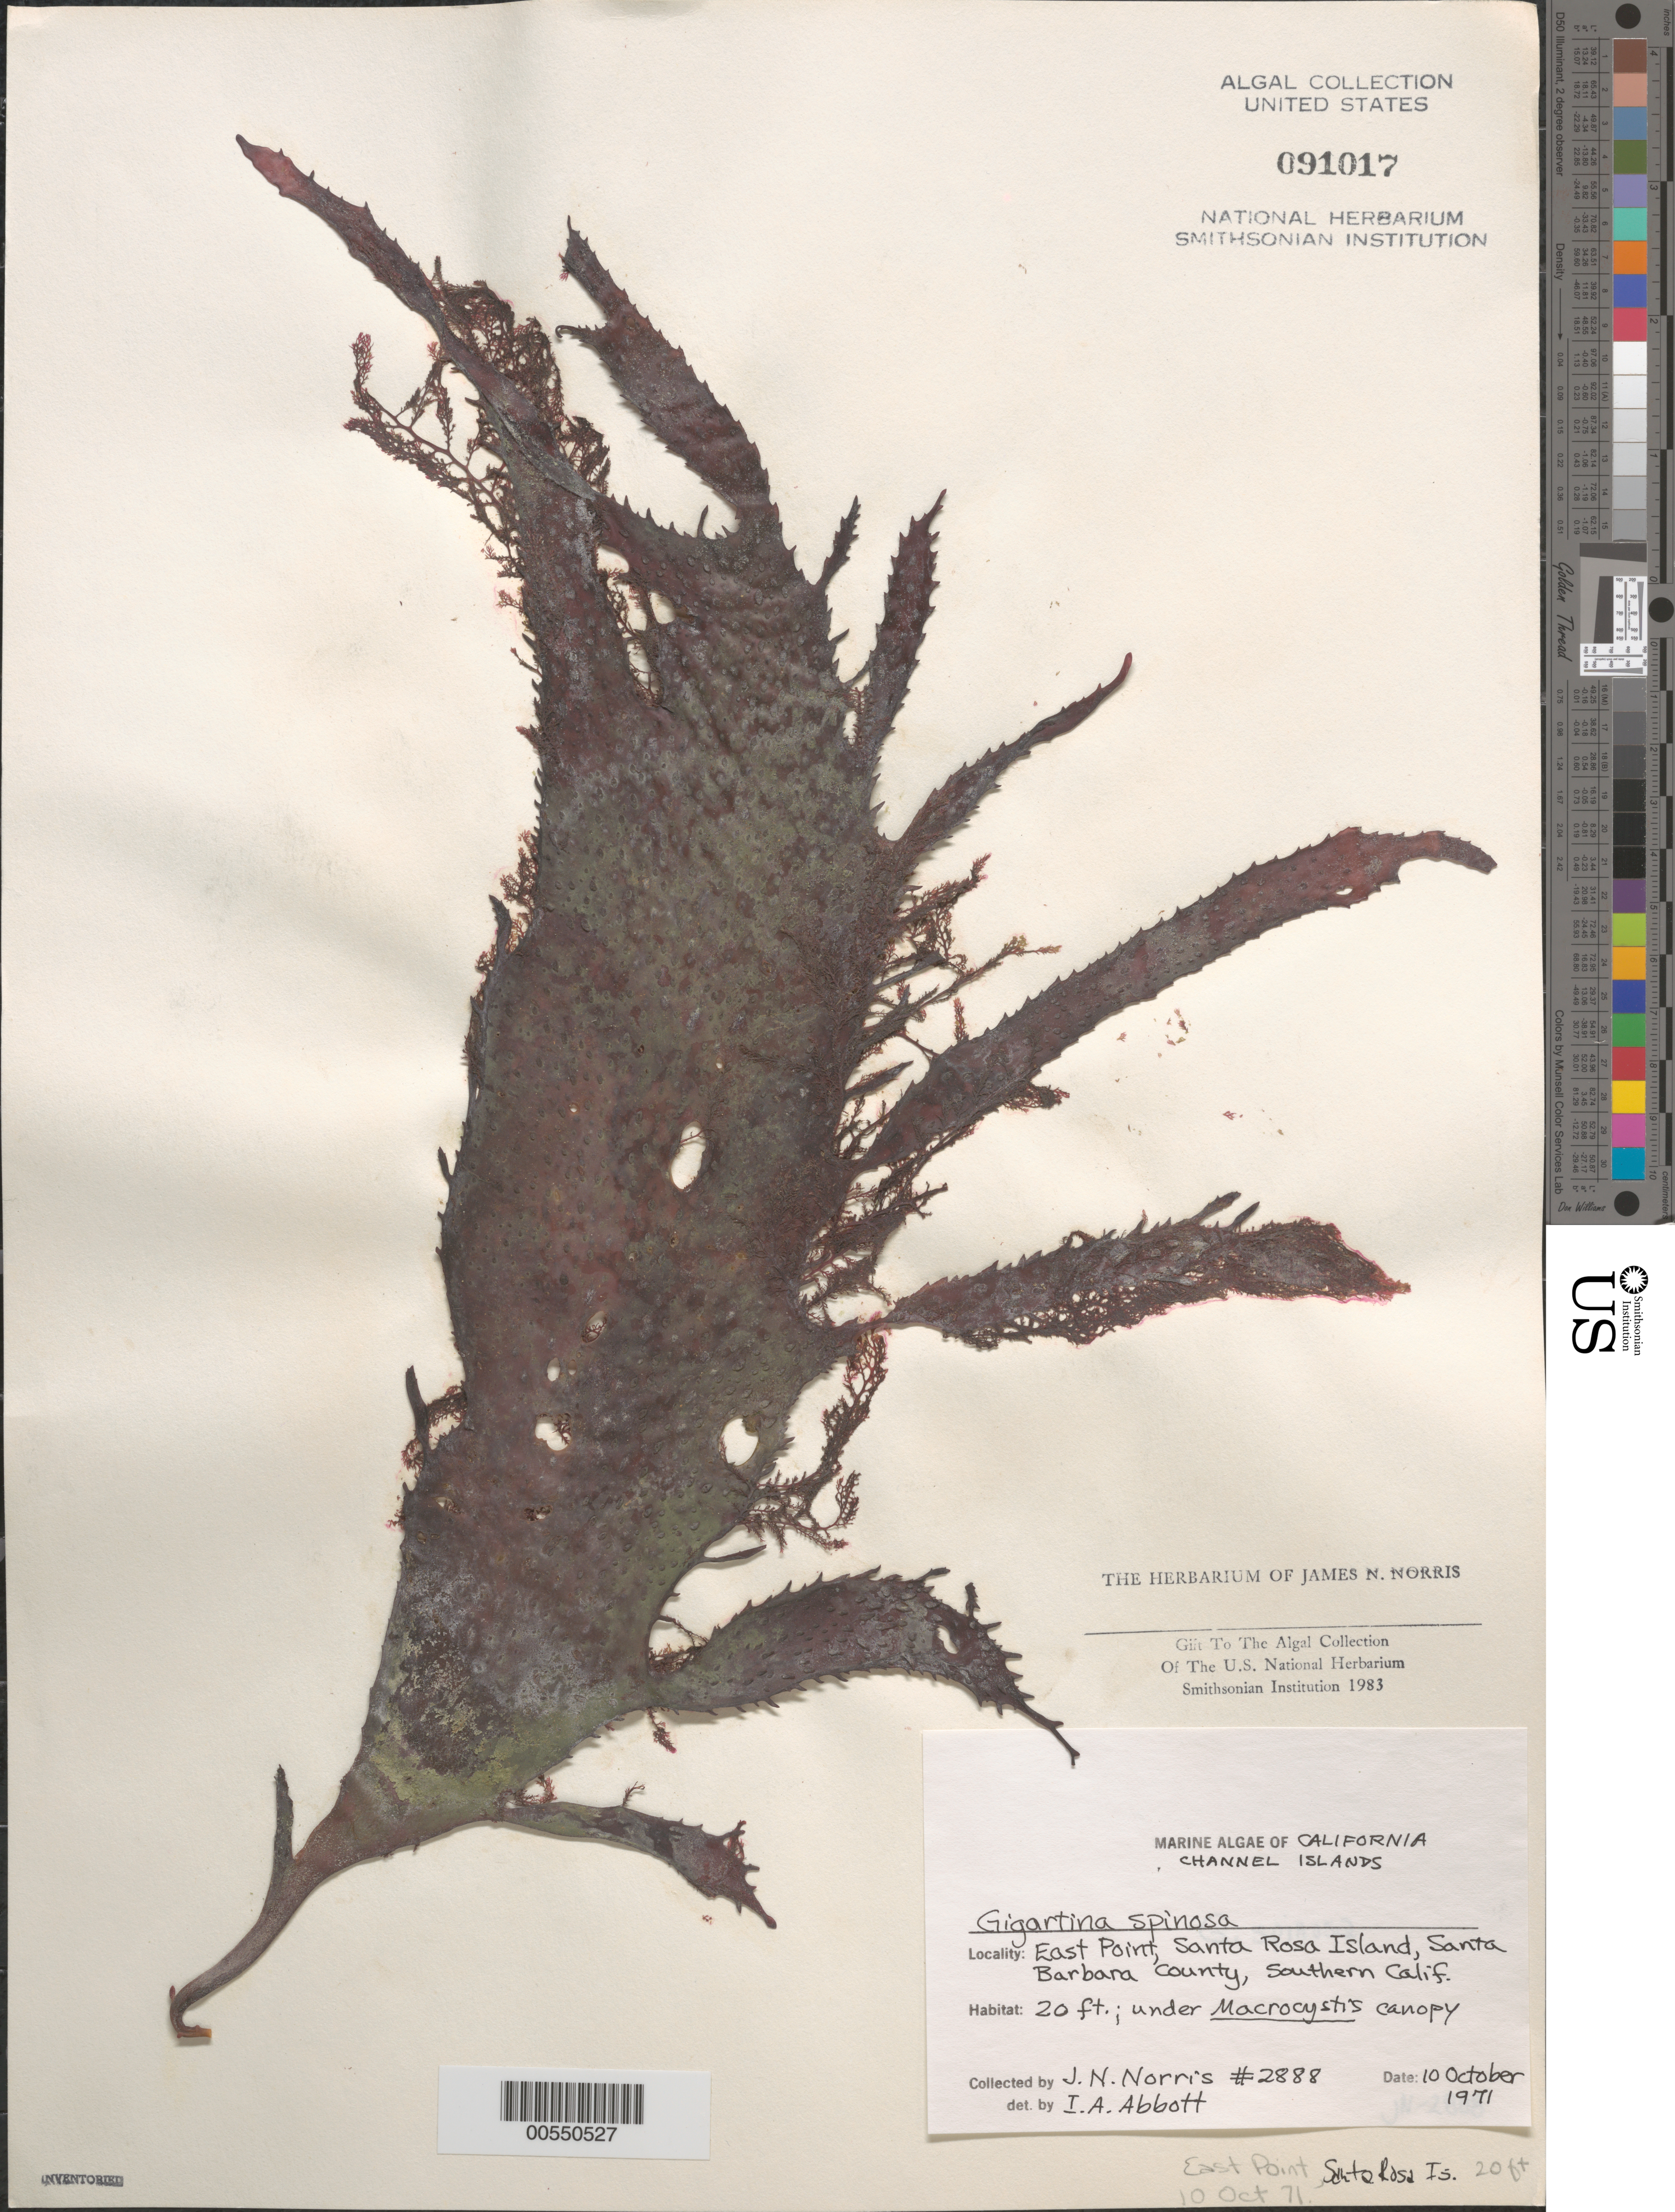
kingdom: Plantae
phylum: Rhodophyta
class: Florideophyceae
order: Gigartinales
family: Gigartinaceae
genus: Chondracanthus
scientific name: Chondracanthus spinosus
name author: (Kütz.) Guiry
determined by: Algae name updating Project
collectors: M. Chamberlain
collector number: Jn-2888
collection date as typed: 10 Oct 1971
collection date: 1971-10-10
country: United States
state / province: California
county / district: Santa Barbara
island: Santa Rosa Island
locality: East Point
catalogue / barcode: US 91017